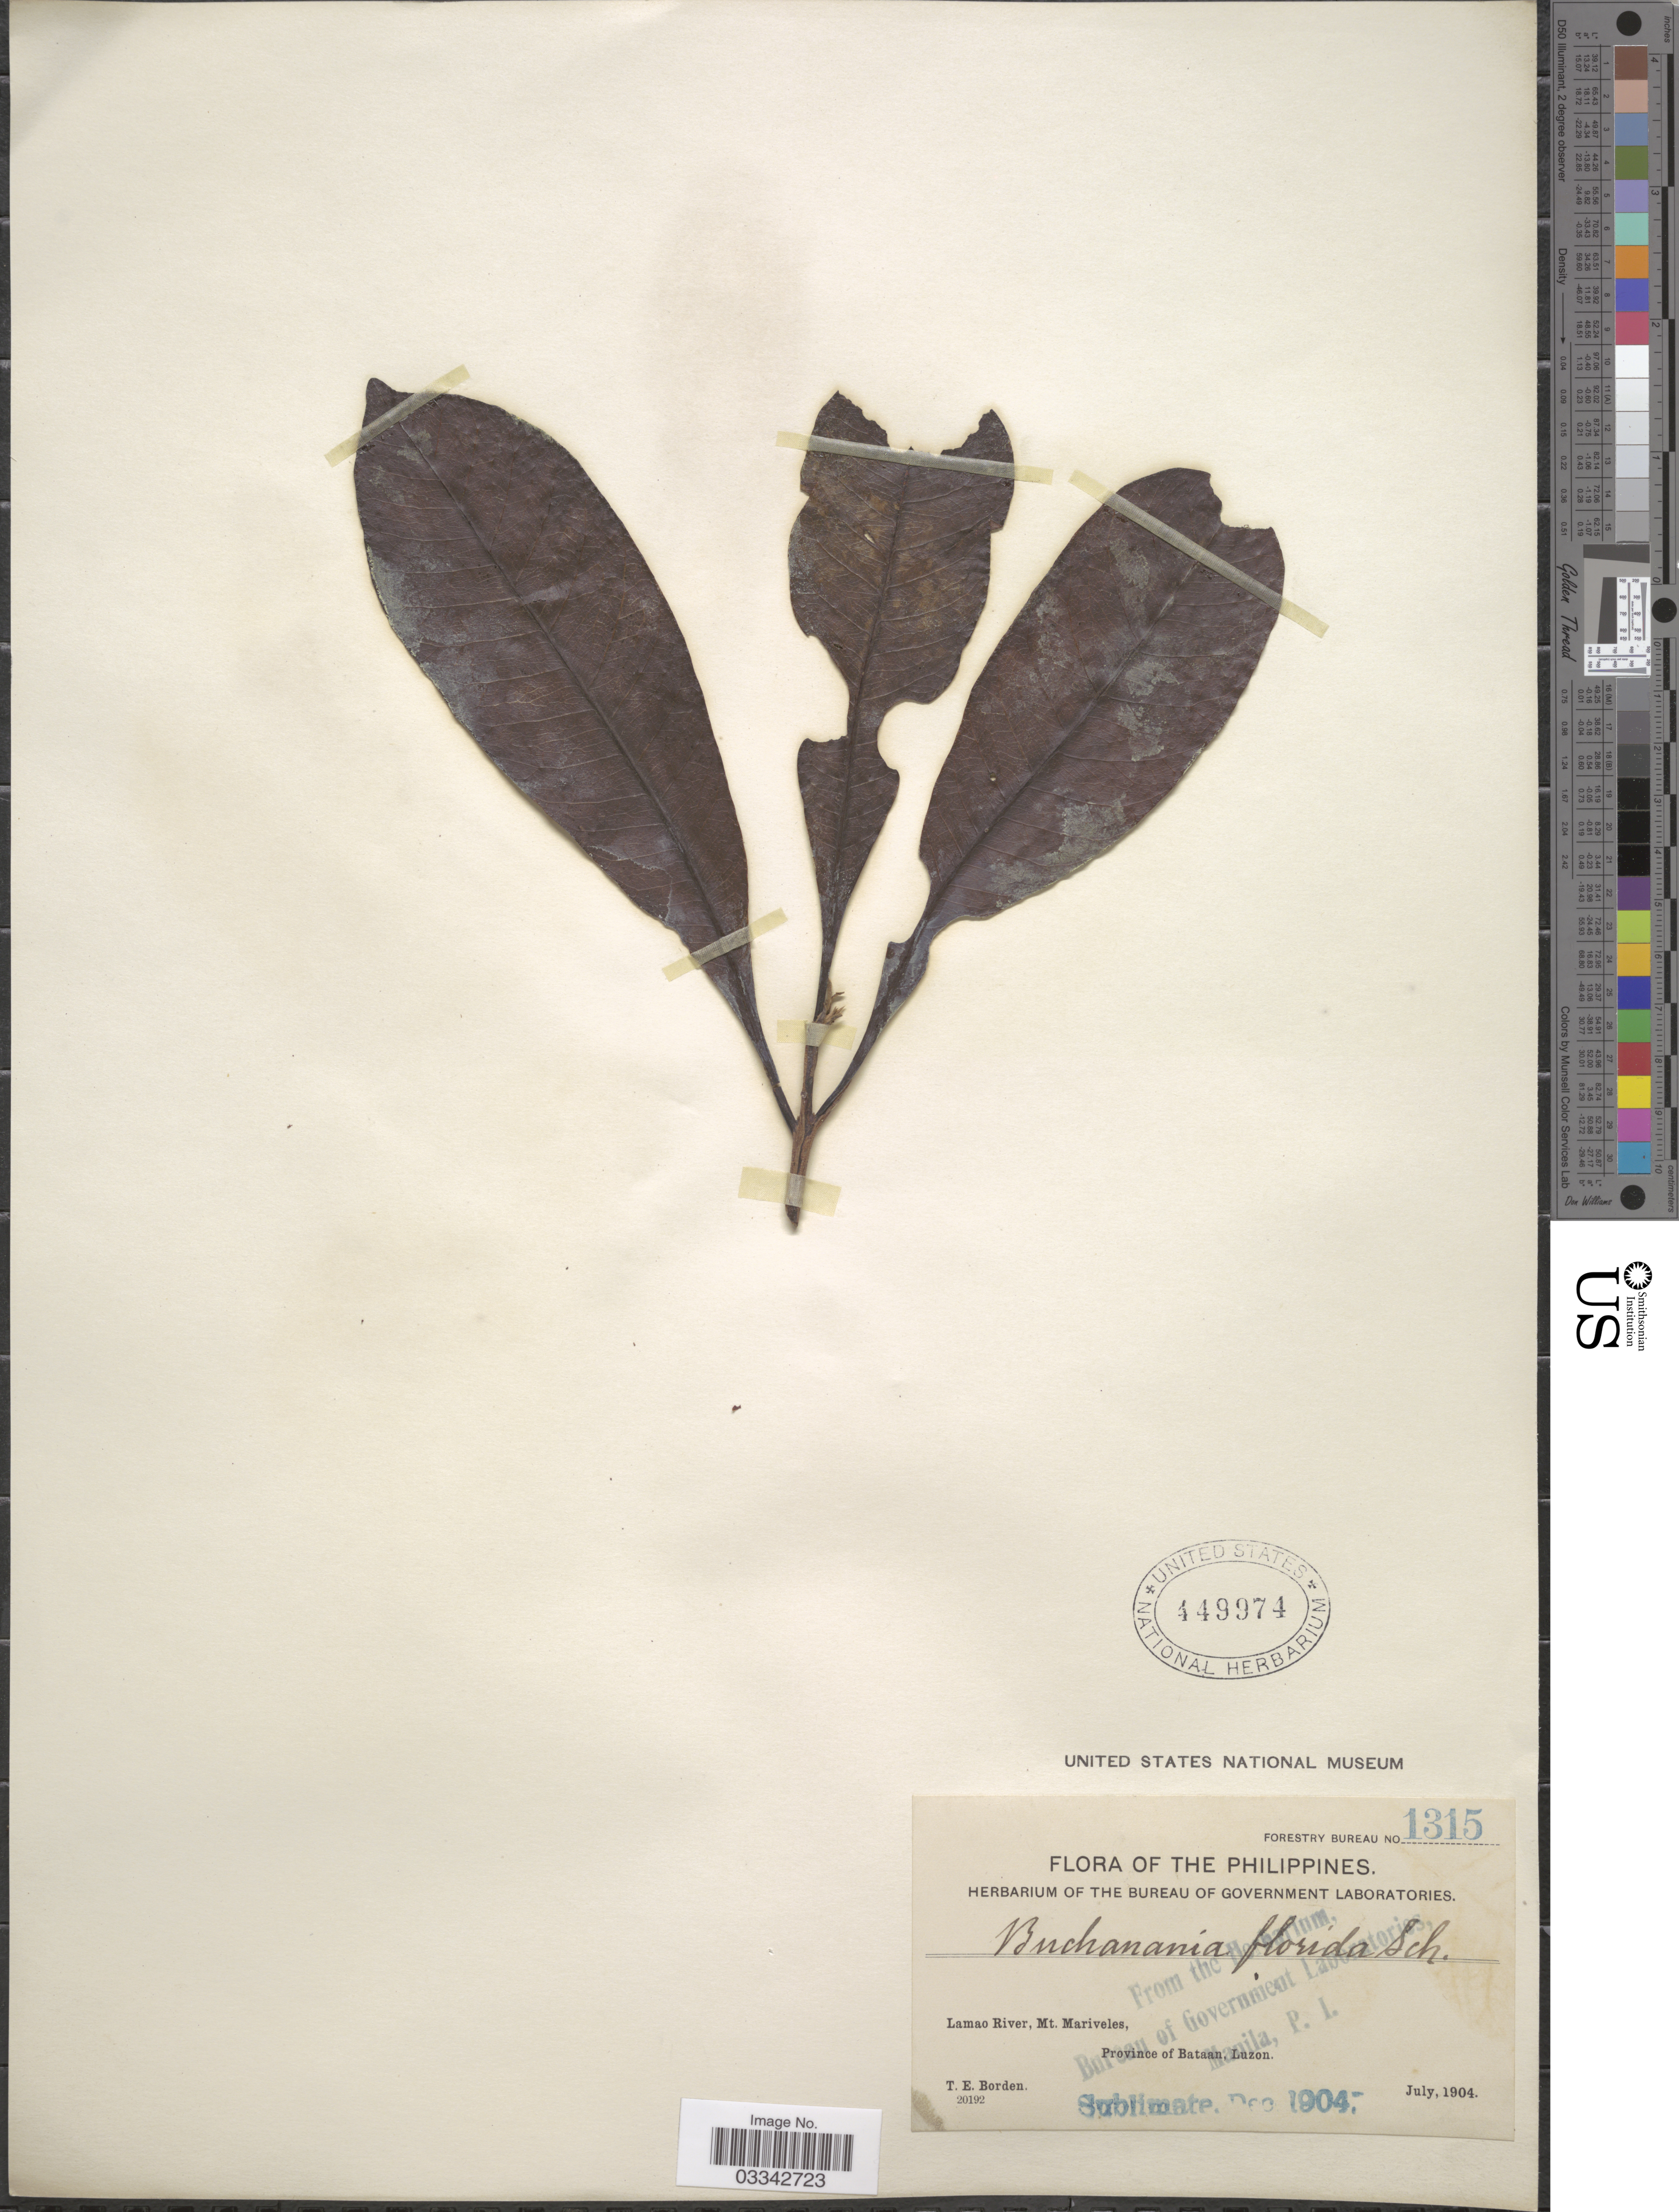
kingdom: Plantae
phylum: Tracheophyta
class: Magnoliopsida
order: Sapindales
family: Anacardiaceae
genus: Buchanania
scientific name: Buchanania arborescens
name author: (Blume) Blume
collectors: T. E. Borden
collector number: Forestry Bureau 1315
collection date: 1904-07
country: Philippines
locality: Lamao River, Mt. Mariveles, Province of Bataan, Luzon.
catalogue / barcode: US 449974